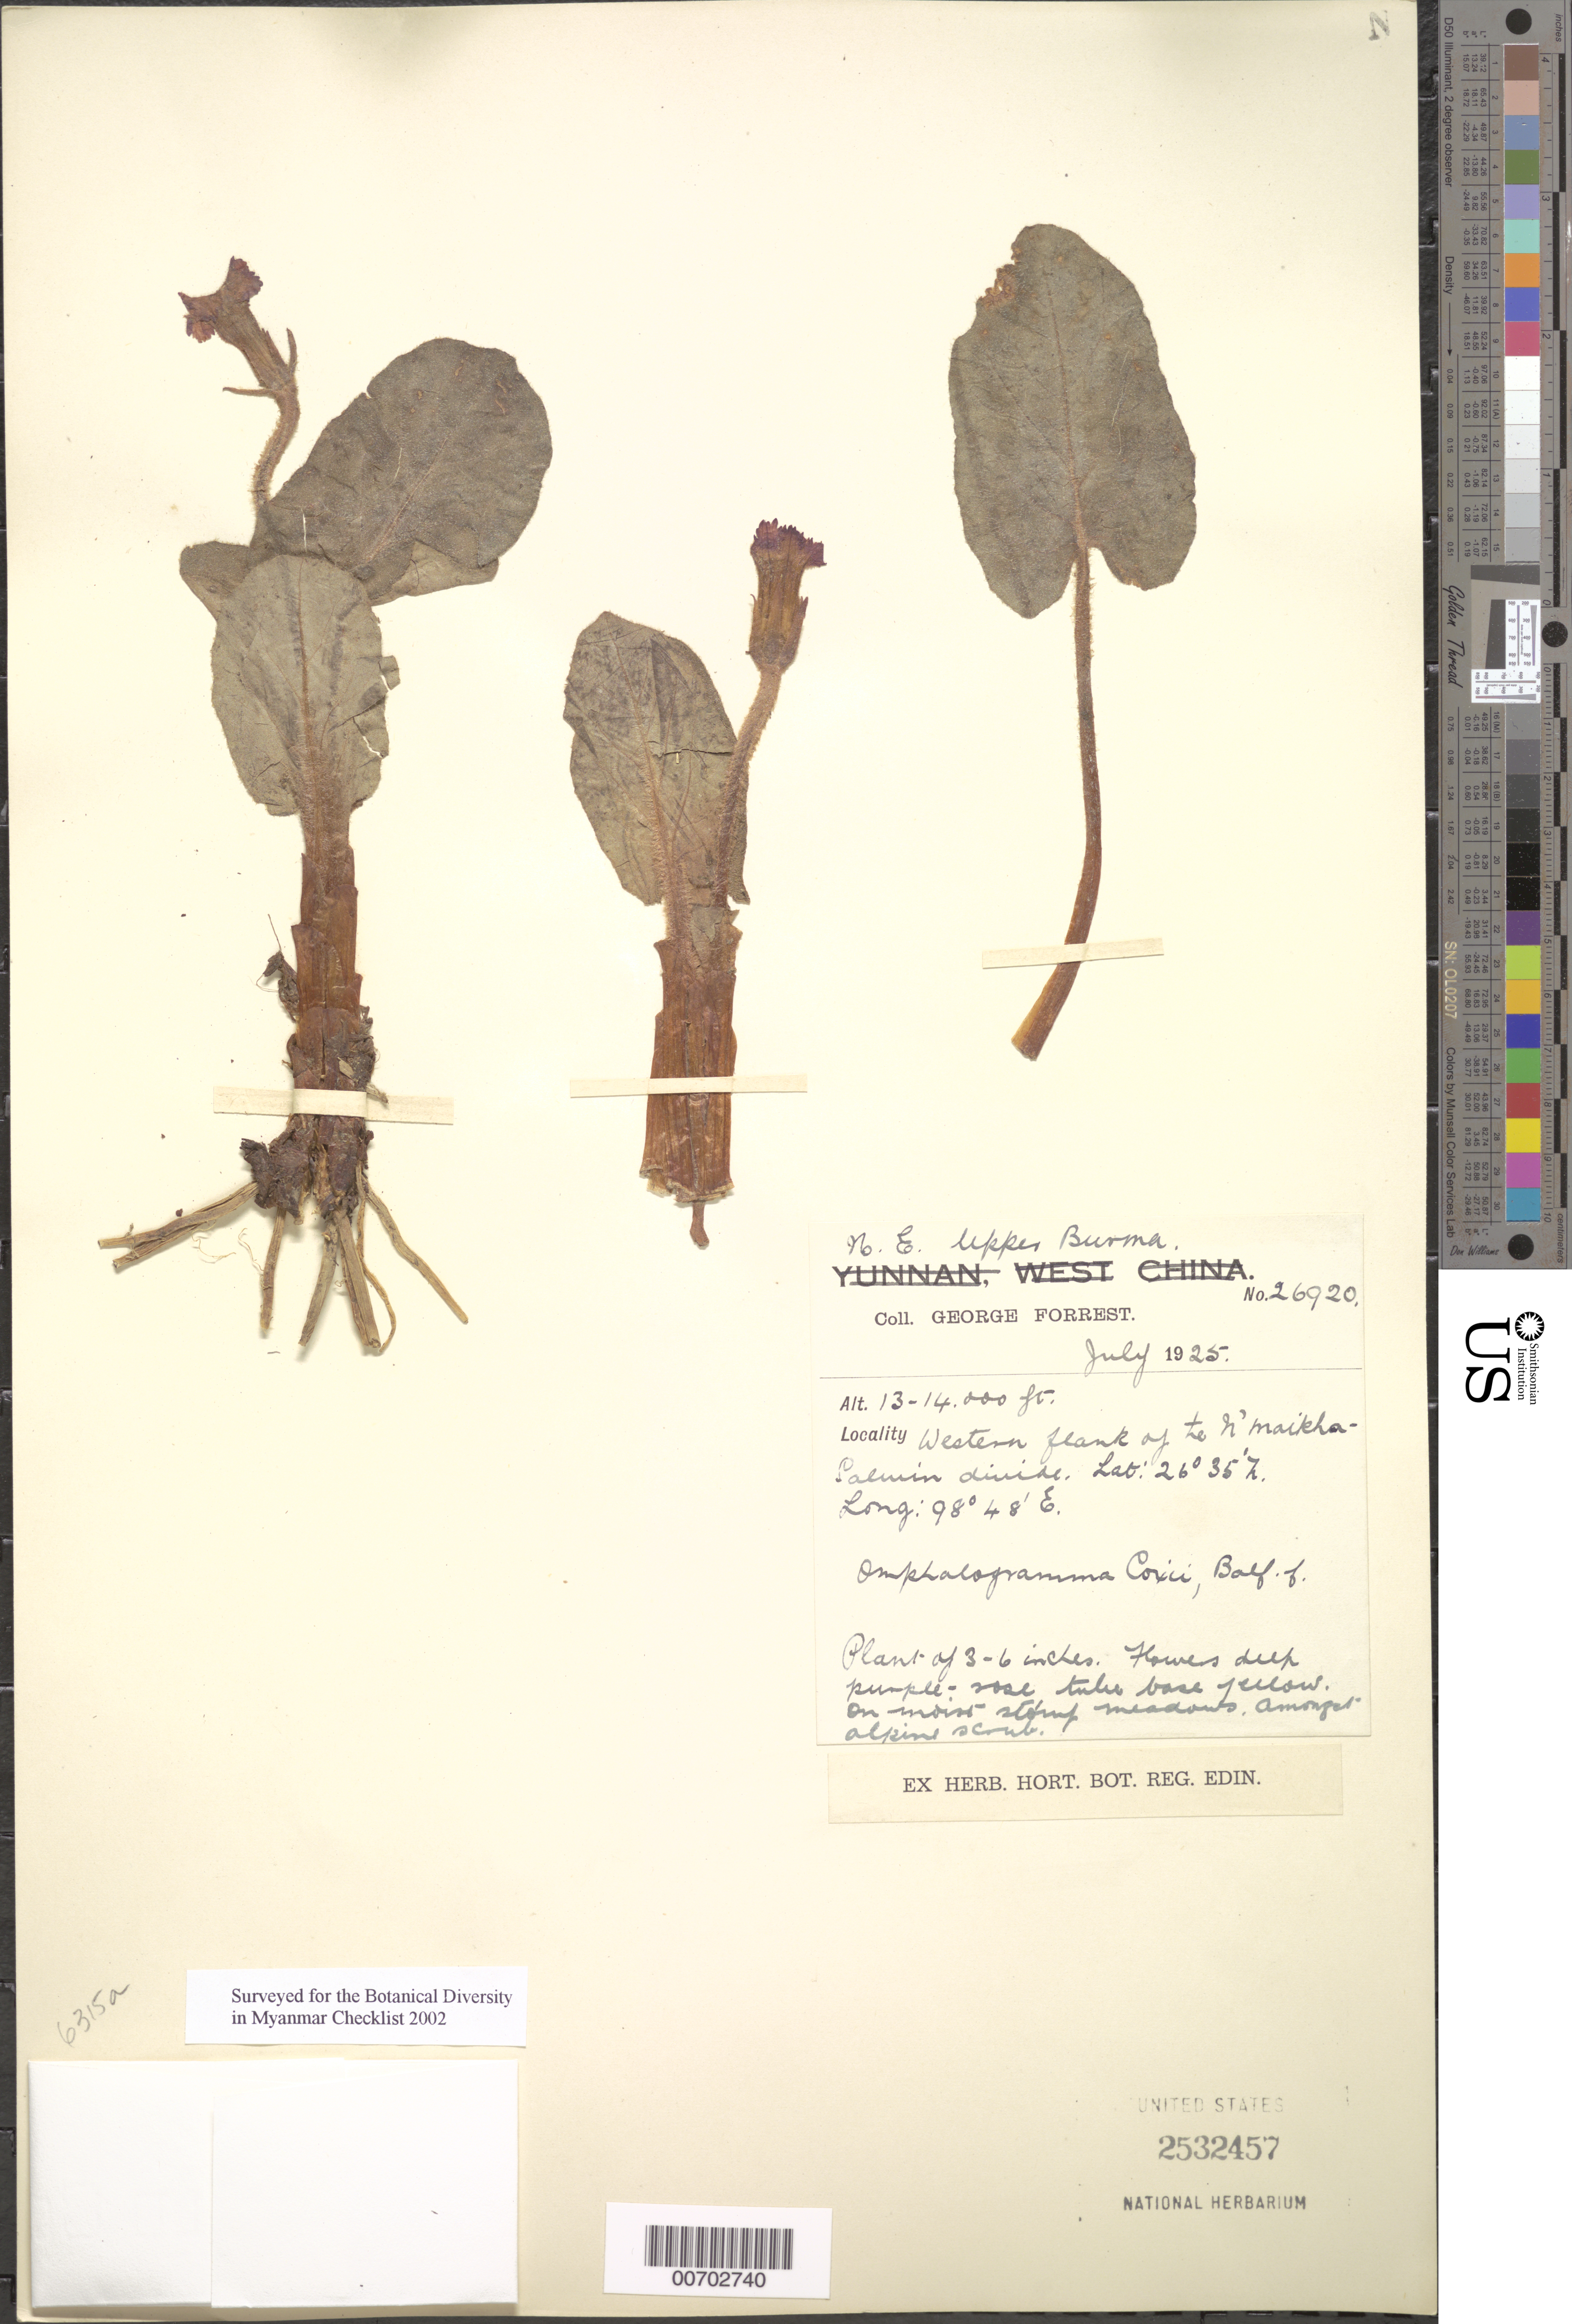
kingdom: Plantae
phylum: Tracheophyta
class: Magnoliopsida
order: Ericales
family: Primulaceae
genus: Omphalogramma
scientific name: Omphalogramma coxii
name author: Balf. f.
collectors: G. Forrest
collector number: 26920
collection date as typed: Jul 1925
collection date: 1925-07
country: Myanmar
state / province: Kachin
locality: N'Maikha-Salwin Divide, W flank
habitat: Moist stony meadows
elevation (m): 3962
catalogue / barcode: US 2532457